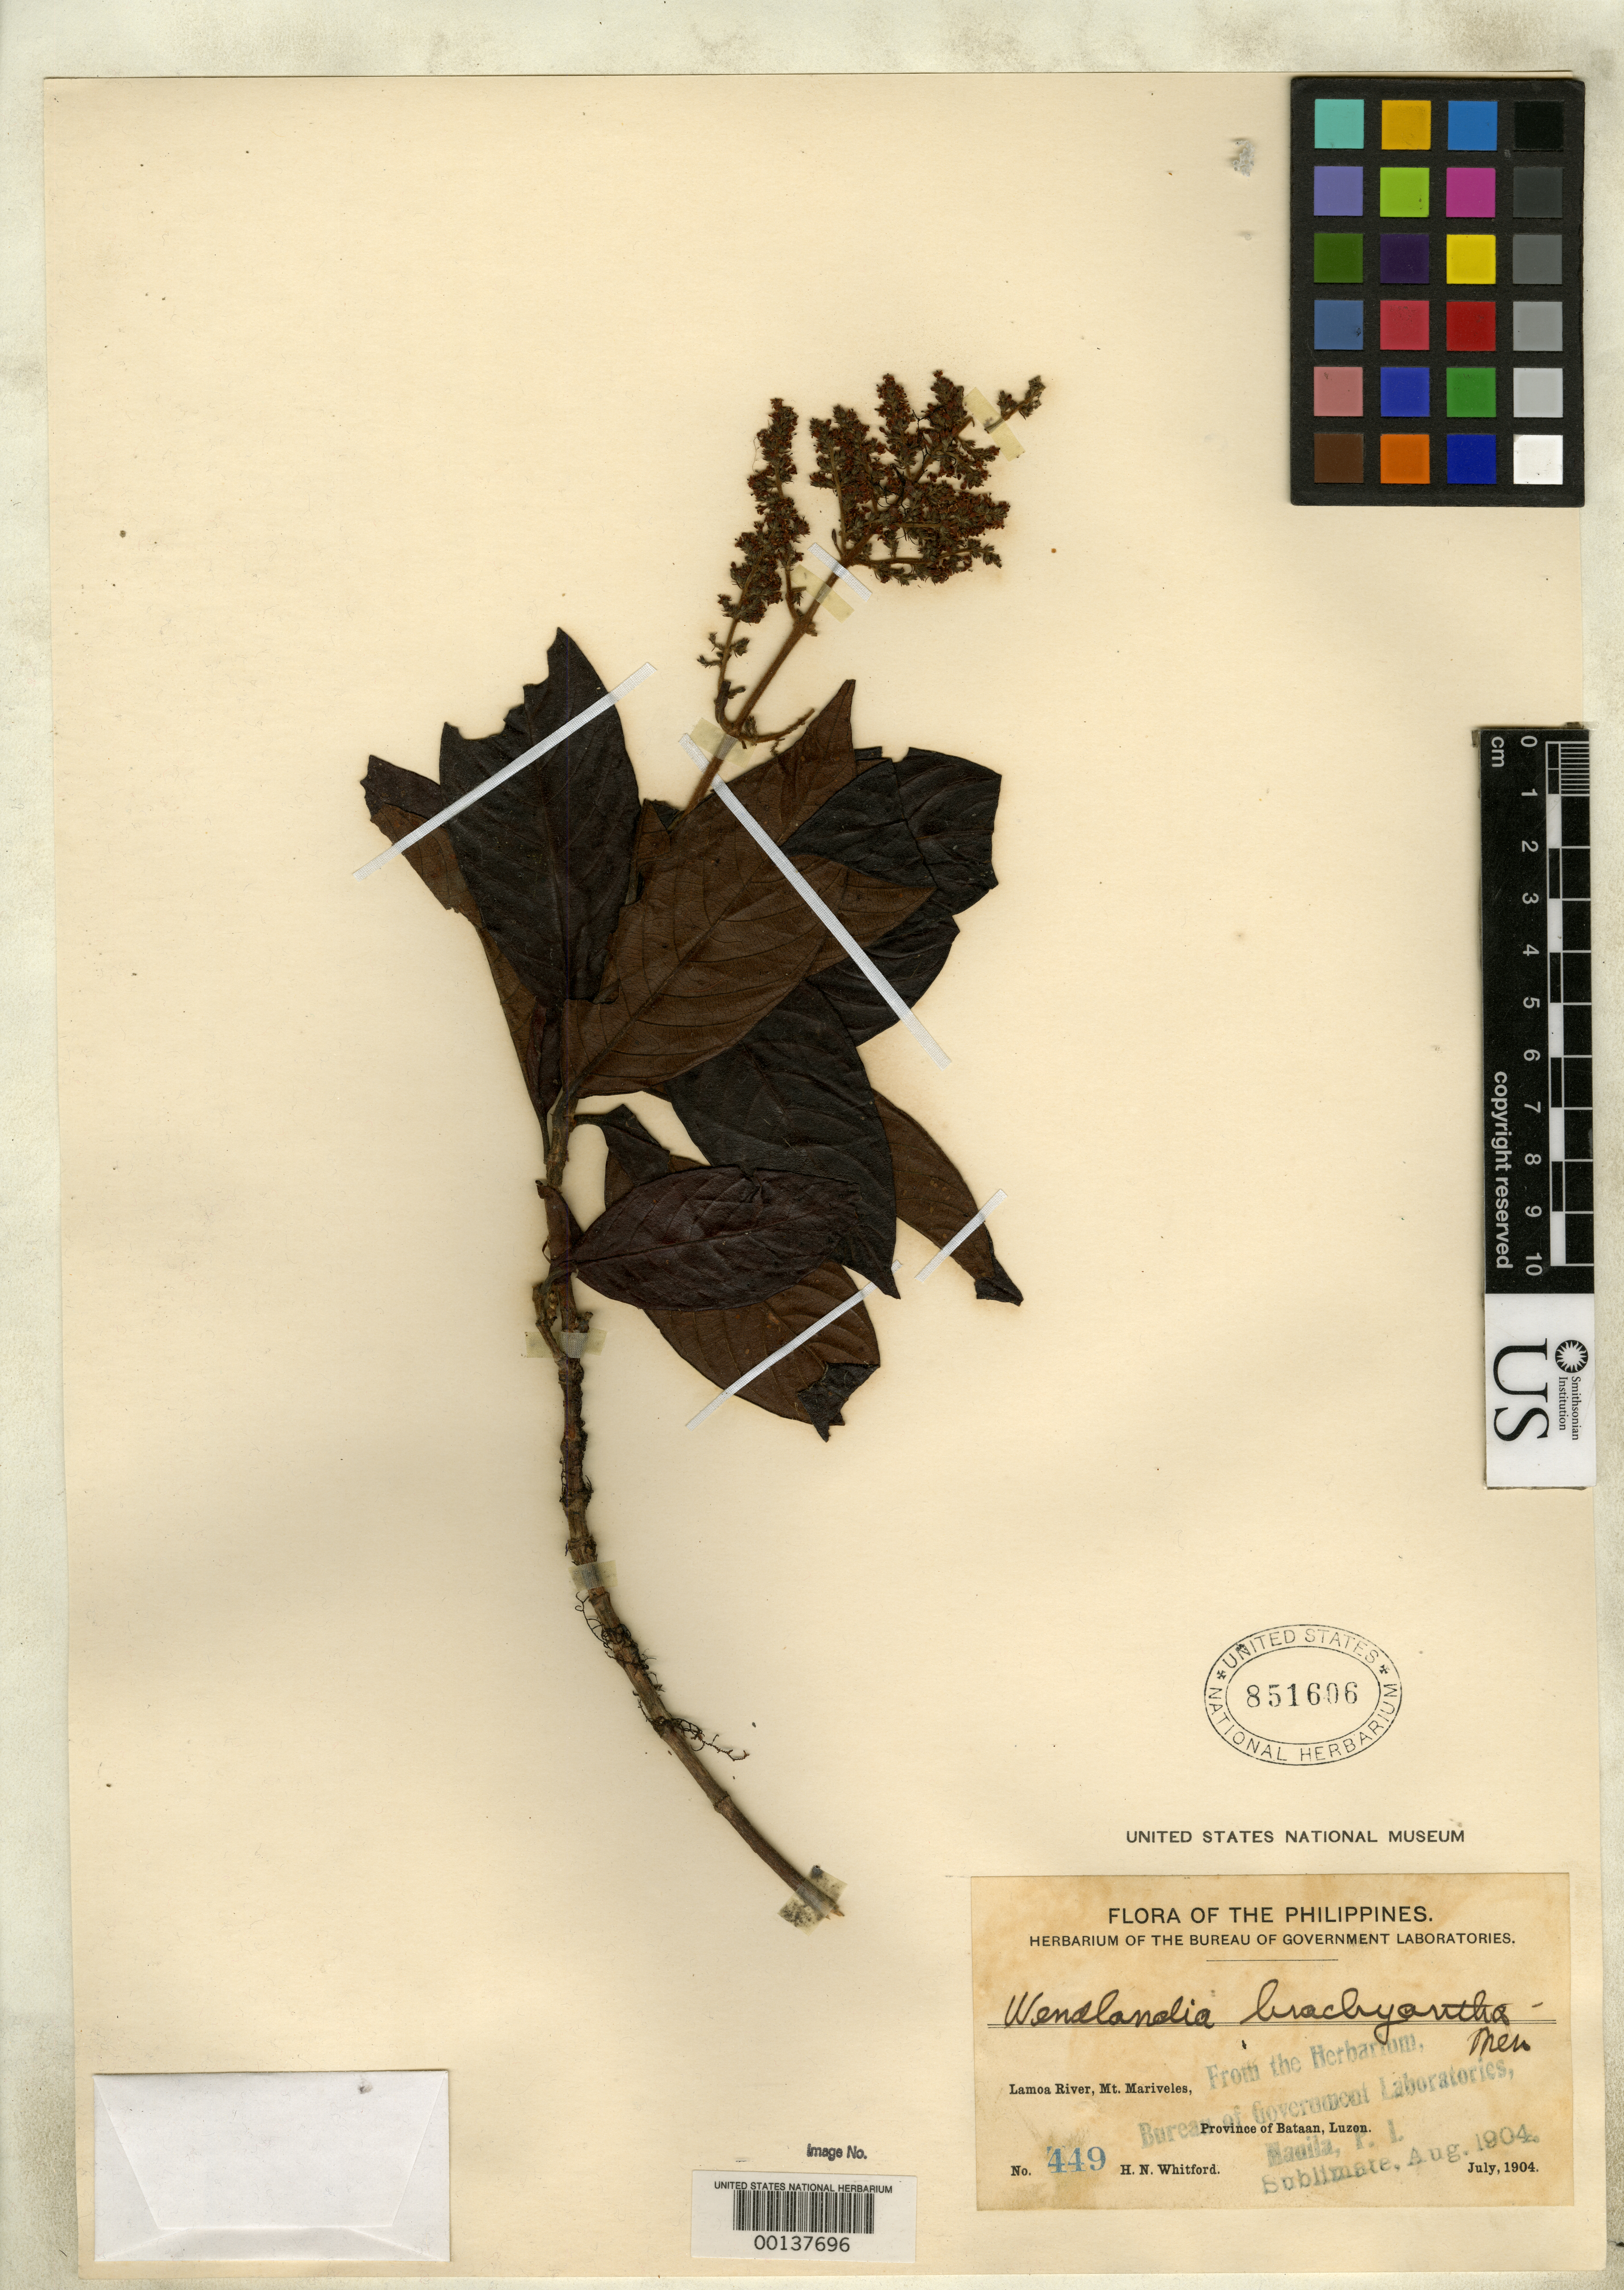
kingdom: Plantae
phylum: Tracheophyta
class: Magnoliopsida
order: Gentianales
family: Rubiaceae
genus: Wendlandia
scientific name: Wendlandia brachyantha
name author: Merr.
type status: Isotype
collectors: H. N. Whitford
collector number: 449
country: Philippines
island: Luzon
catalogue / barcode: US 851606